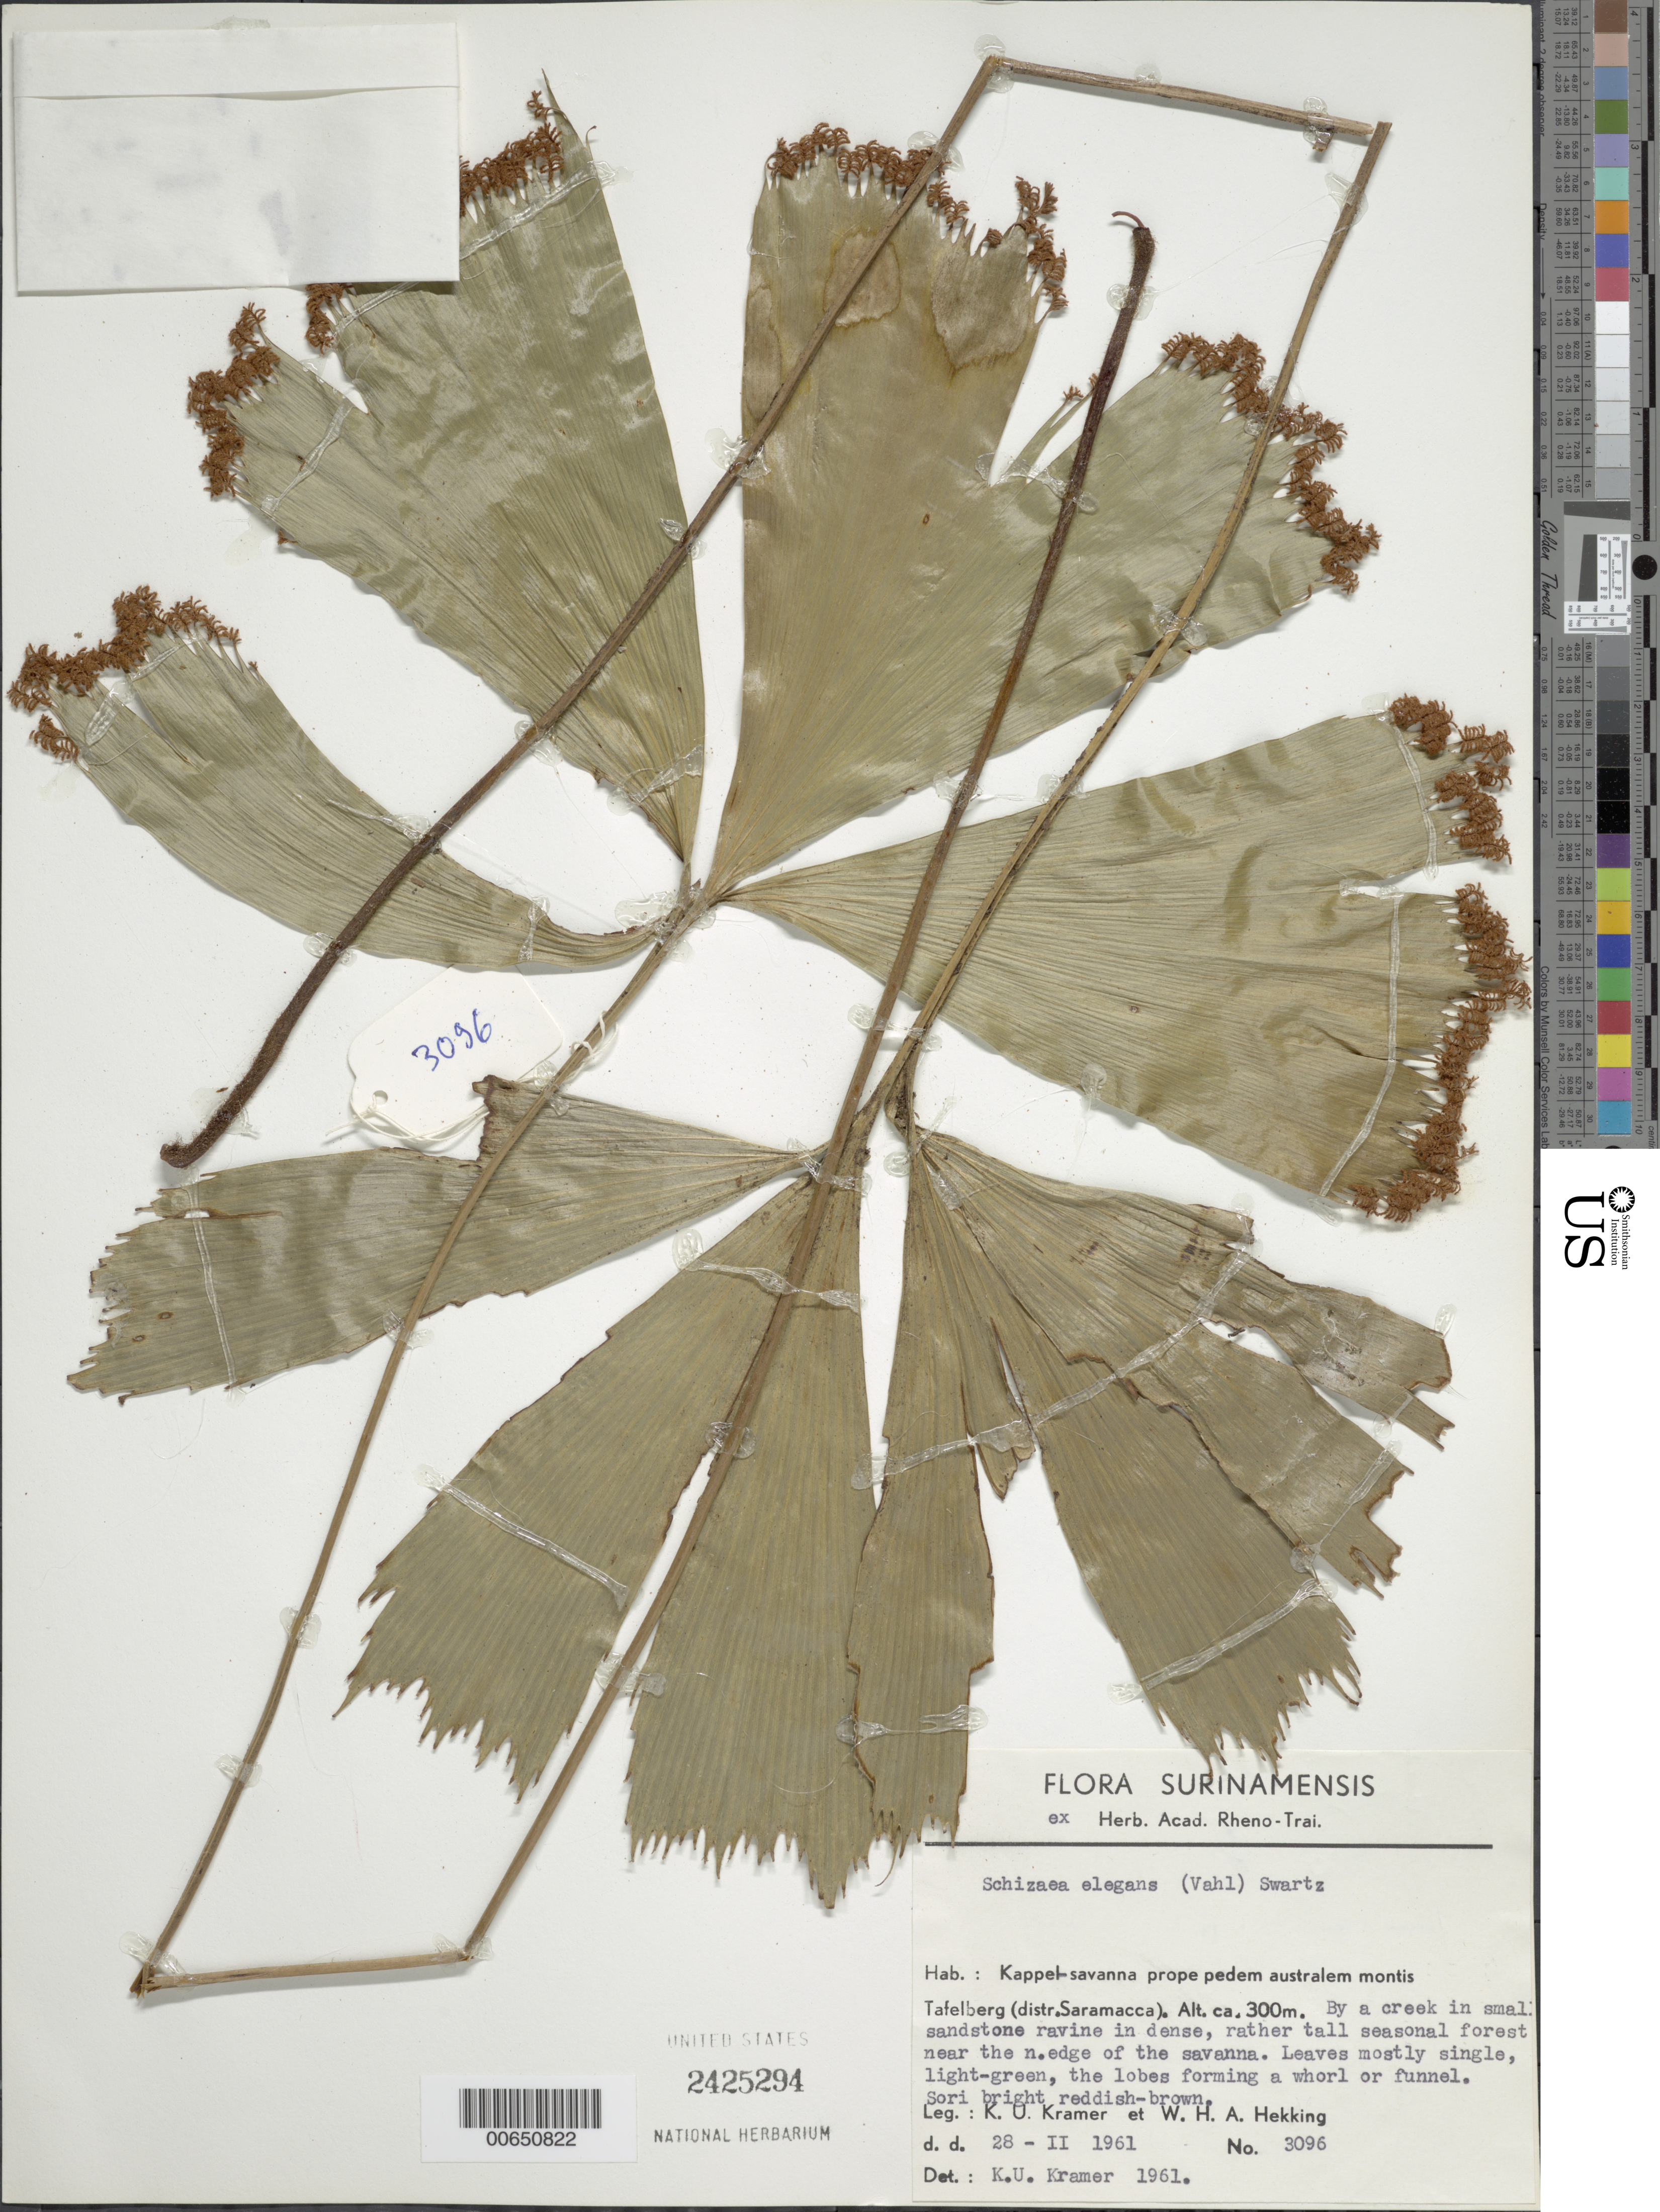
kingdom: Plantae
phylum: Tracheophyta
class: Polypodiopsida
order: Schizaeales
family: Schizaeaceae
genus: Schizaea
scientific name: Schizaea elegans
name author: (Vahl) Sw.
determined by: Kramer, K. U.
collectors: K. U. Kramer & W. H. A. Hekking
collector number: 3096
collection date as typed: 28-Feb-61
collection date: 1961-02-28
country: Suriname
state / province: Saramacca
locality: Kappelsavanna, 10 km S of Tafelberg, near south foot of the mountain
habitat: By a creek in small sandstone ravine in dense, rather tall seasonal forest near N edge of savanna.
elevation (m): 300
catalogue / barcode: US 2425294